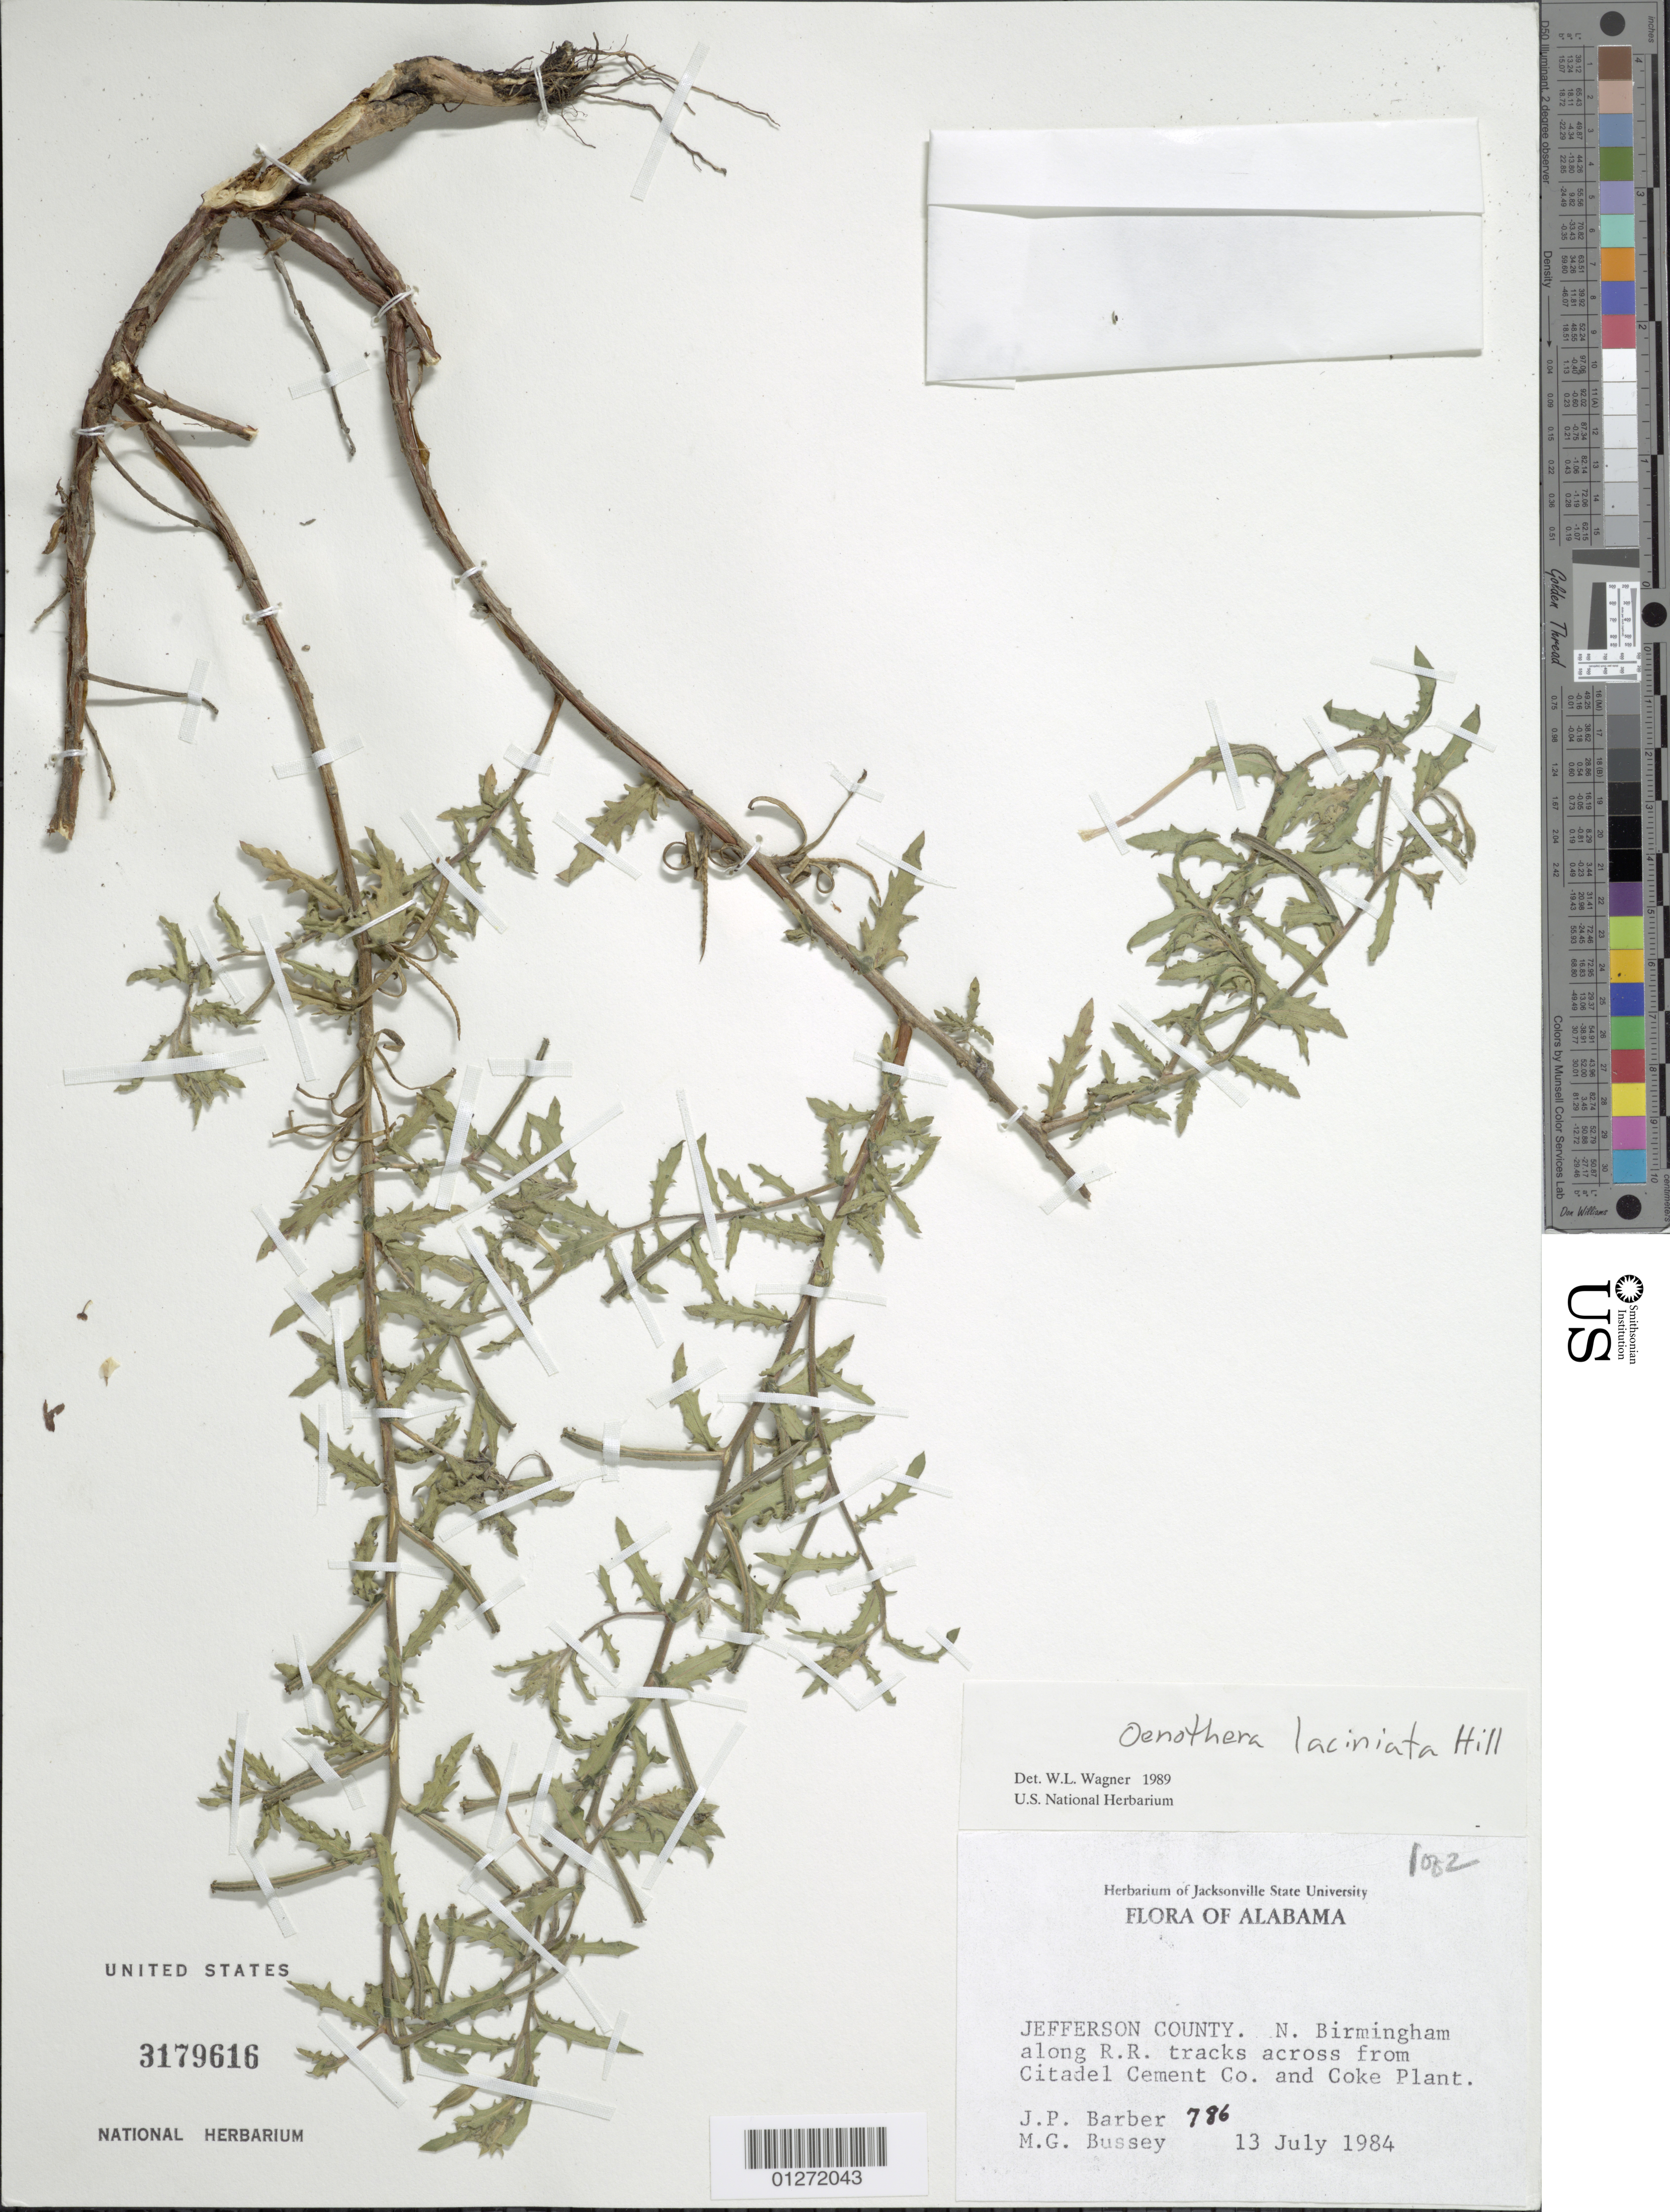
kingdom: Plantae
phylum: Tracheophyta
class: Magnoliopsida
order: Myrtales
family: Onagraceae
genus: Oenothera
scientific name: Oenothera laciniata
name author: Hill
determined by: Wagner, W. L., (BOT), Smithsonian Institution - National Museum of Natural History (UNITED STATES)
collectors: J. Barber & Bussey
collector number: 786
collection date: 1984-07-13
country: United States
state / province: Alabama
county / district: Jefferson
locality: N Birmingham along R>R> tracks across from Citadel Cement Co. and Coke Plant.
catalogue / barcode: US 3179616